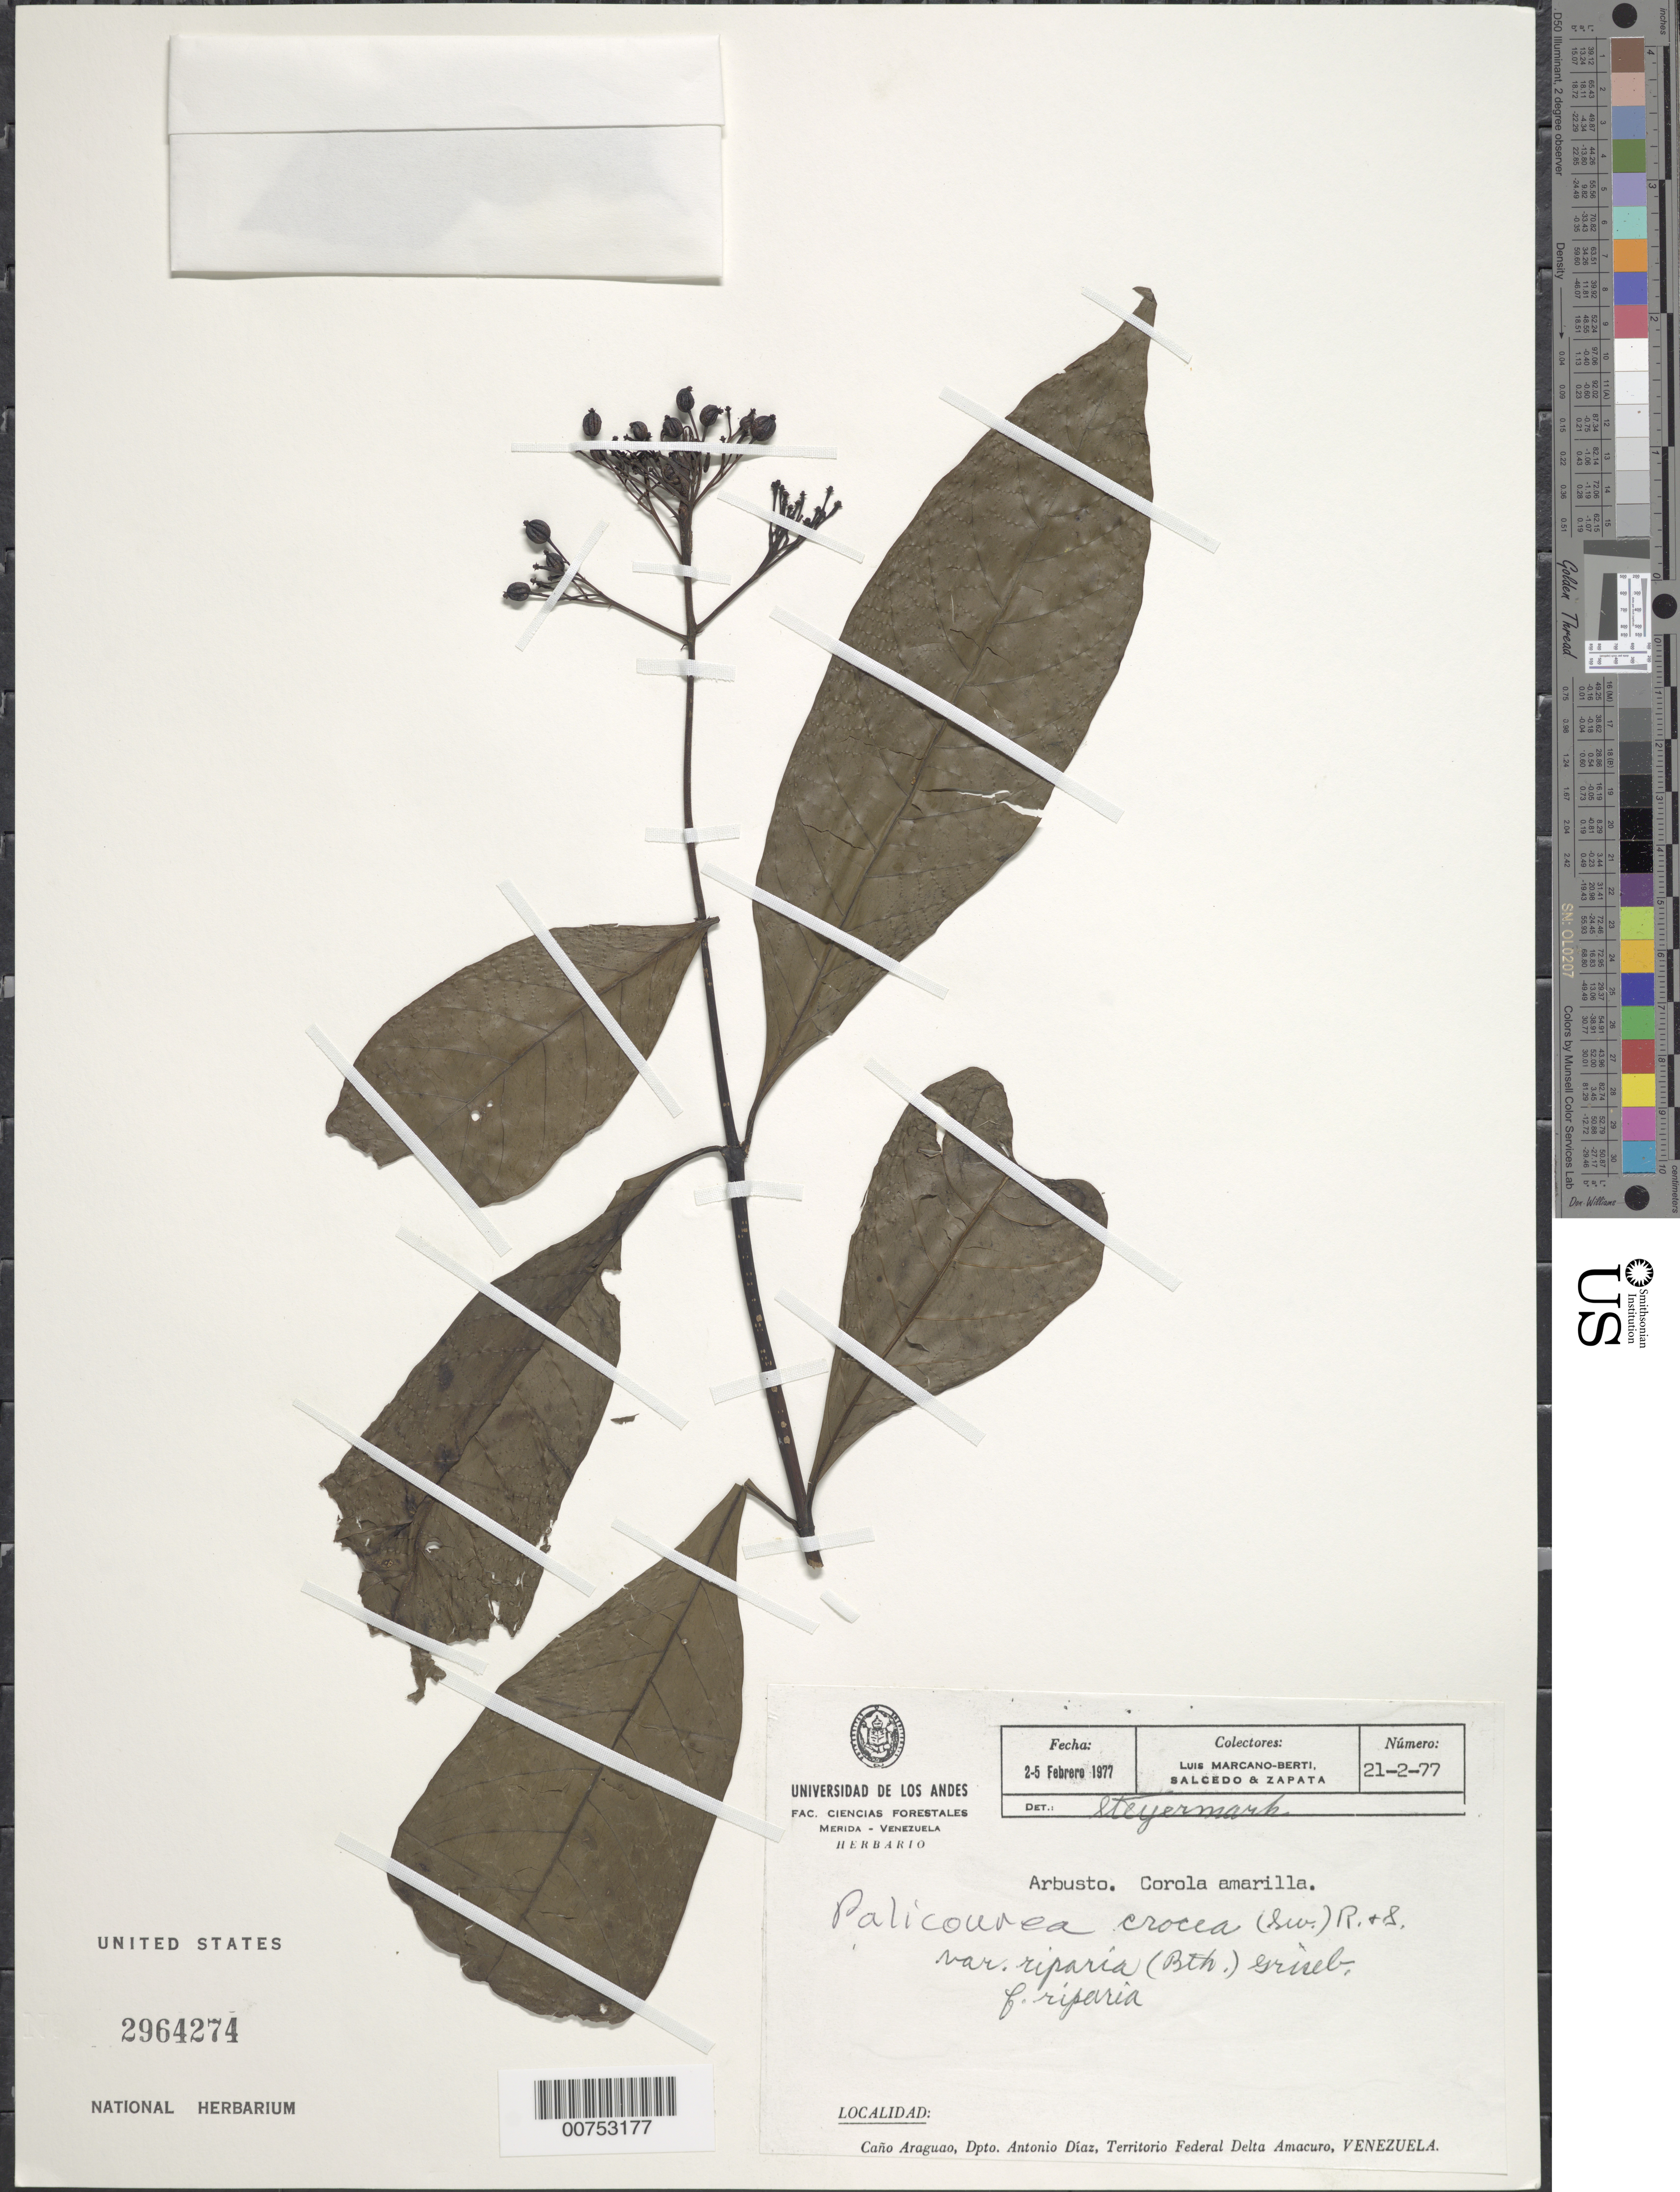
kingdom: Plantae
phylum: Tracheophyta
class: Magnoliopsida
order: Gentianales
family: Rubiaceae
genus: Palicourea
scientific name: Palicourea crocea f. riparia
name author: (Benth.) Griseb.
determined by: Steyermark, Julian A., (VEN)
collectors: L. Marcano-Berti, P. Salcedo & -. Zapata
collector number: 277 21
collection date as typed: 2-Feb-77 to 5-Feb-77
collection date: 1977-02-02/1977-02-05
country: Venezuela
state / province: Delta Amacuro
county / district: Antonio Díaz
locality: Caño Araguao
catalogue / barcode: US 2964274